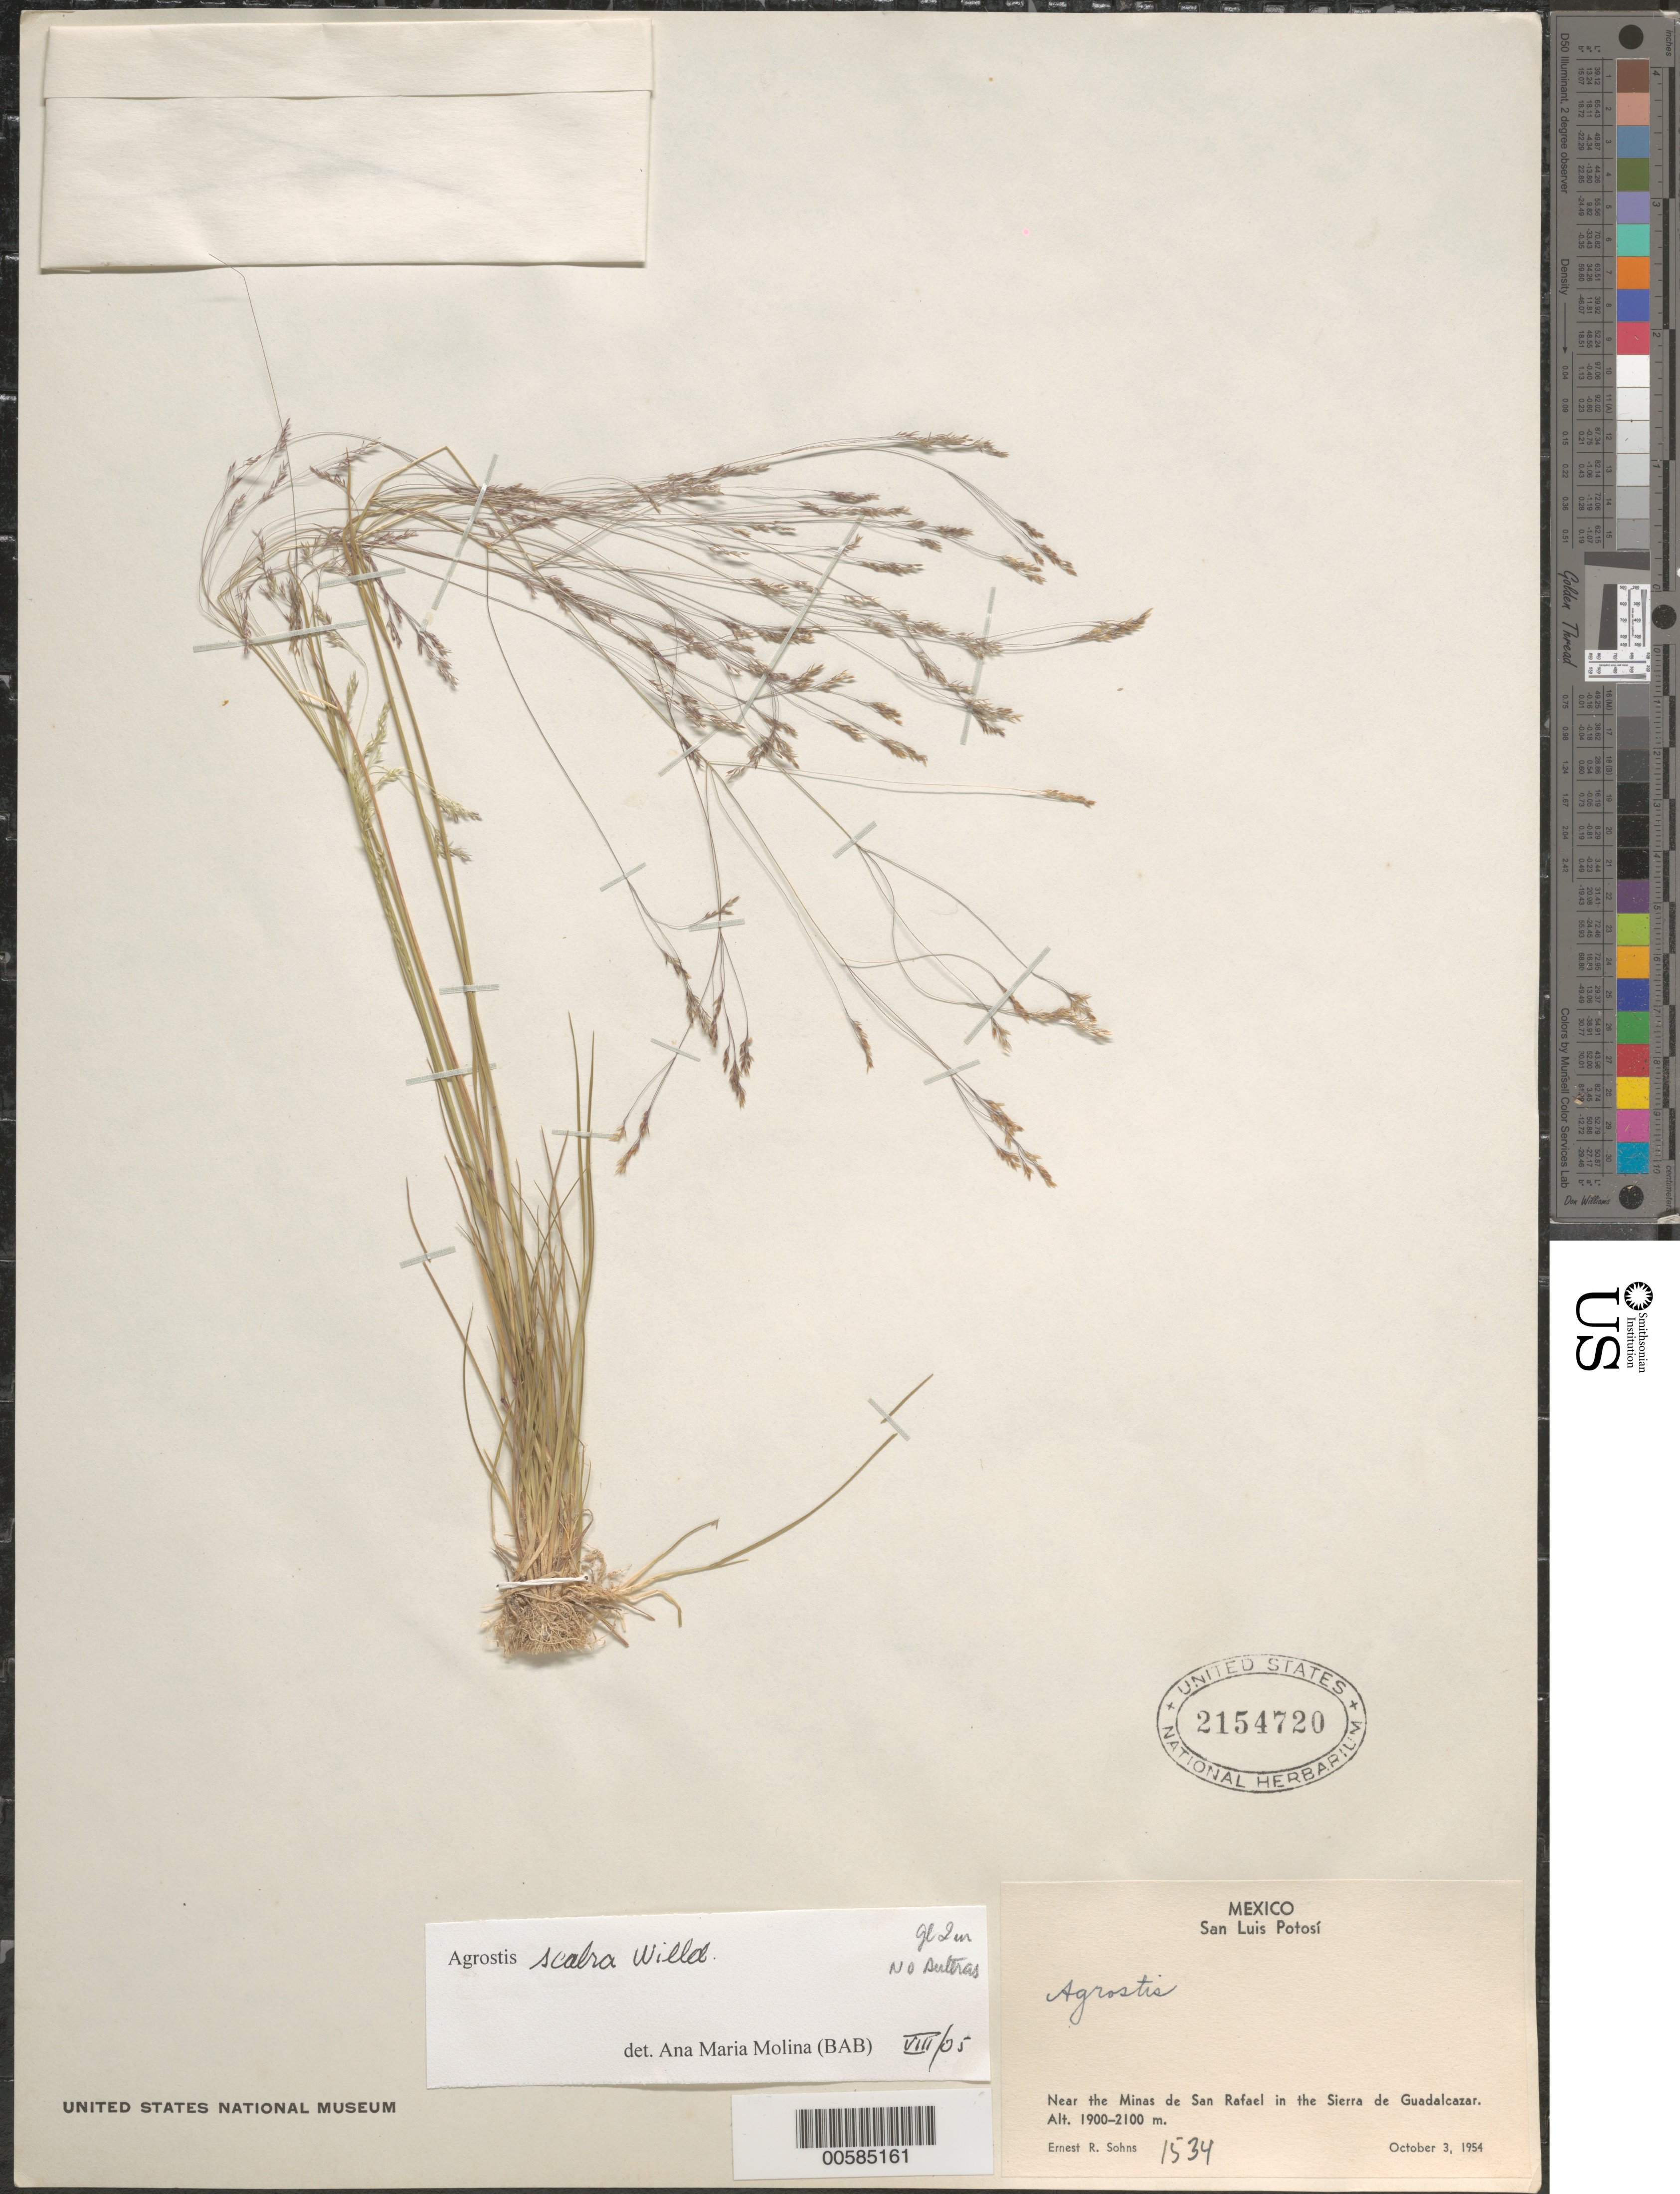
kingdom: Plantae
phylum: Tracheophyta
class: Liliopsida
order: Poales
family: Poaceae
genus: Agrostis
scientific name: Agrostis scabra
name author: Willd.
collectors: E. R. Sohns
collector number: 1534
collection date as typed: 3 Oct 1954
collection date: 1954-10-03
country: Mexico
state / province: San Luis Potosi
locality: Near the Minas de San Rafael in the Sierra de Guadalcazar.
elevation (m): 1900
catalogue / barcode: US 2154720